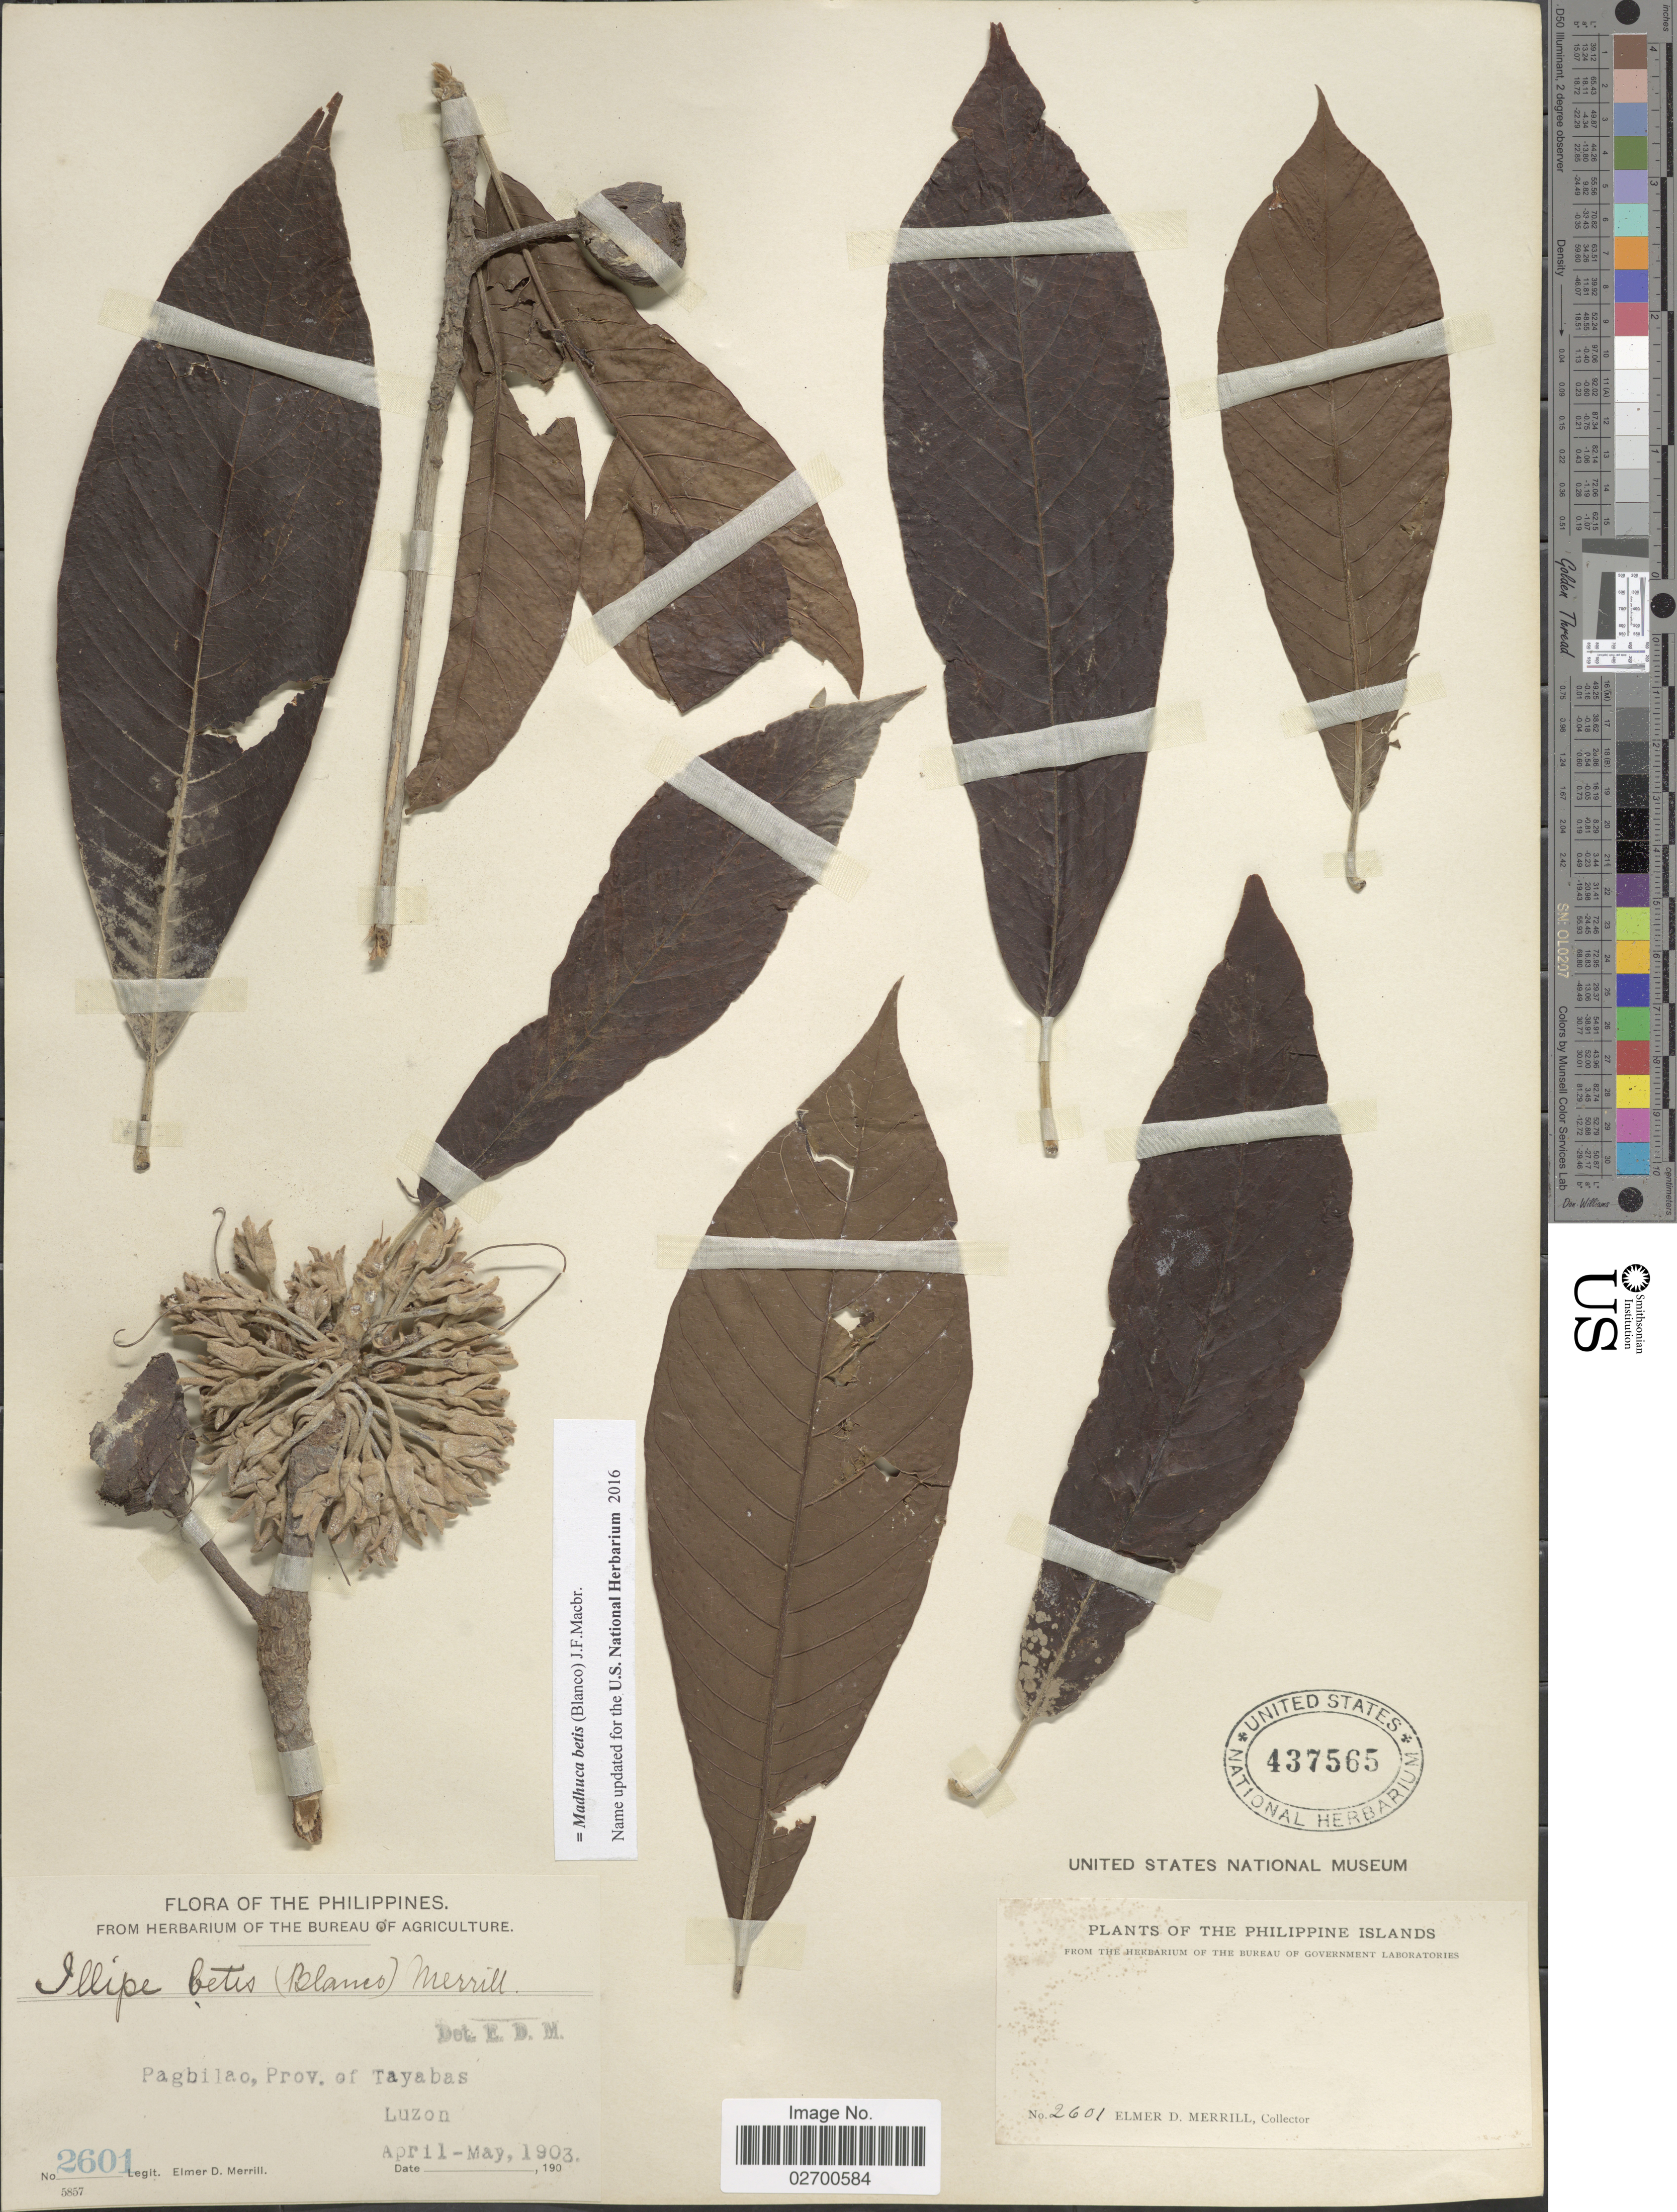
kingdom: Plantae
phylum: Tracheophyta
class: Magnoliopsida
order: Ericales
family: Sapotaceae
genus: Madhuca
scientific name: Madhuca betis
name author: (Blanco) J.F. Macbr.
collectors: E. D. Merrill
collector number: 2601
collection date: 1903-04/1903-05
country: Philippines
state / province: Calabarzon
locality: Pagbillao, Prov. of Tayabas. Luzon.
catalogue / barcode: US 437565